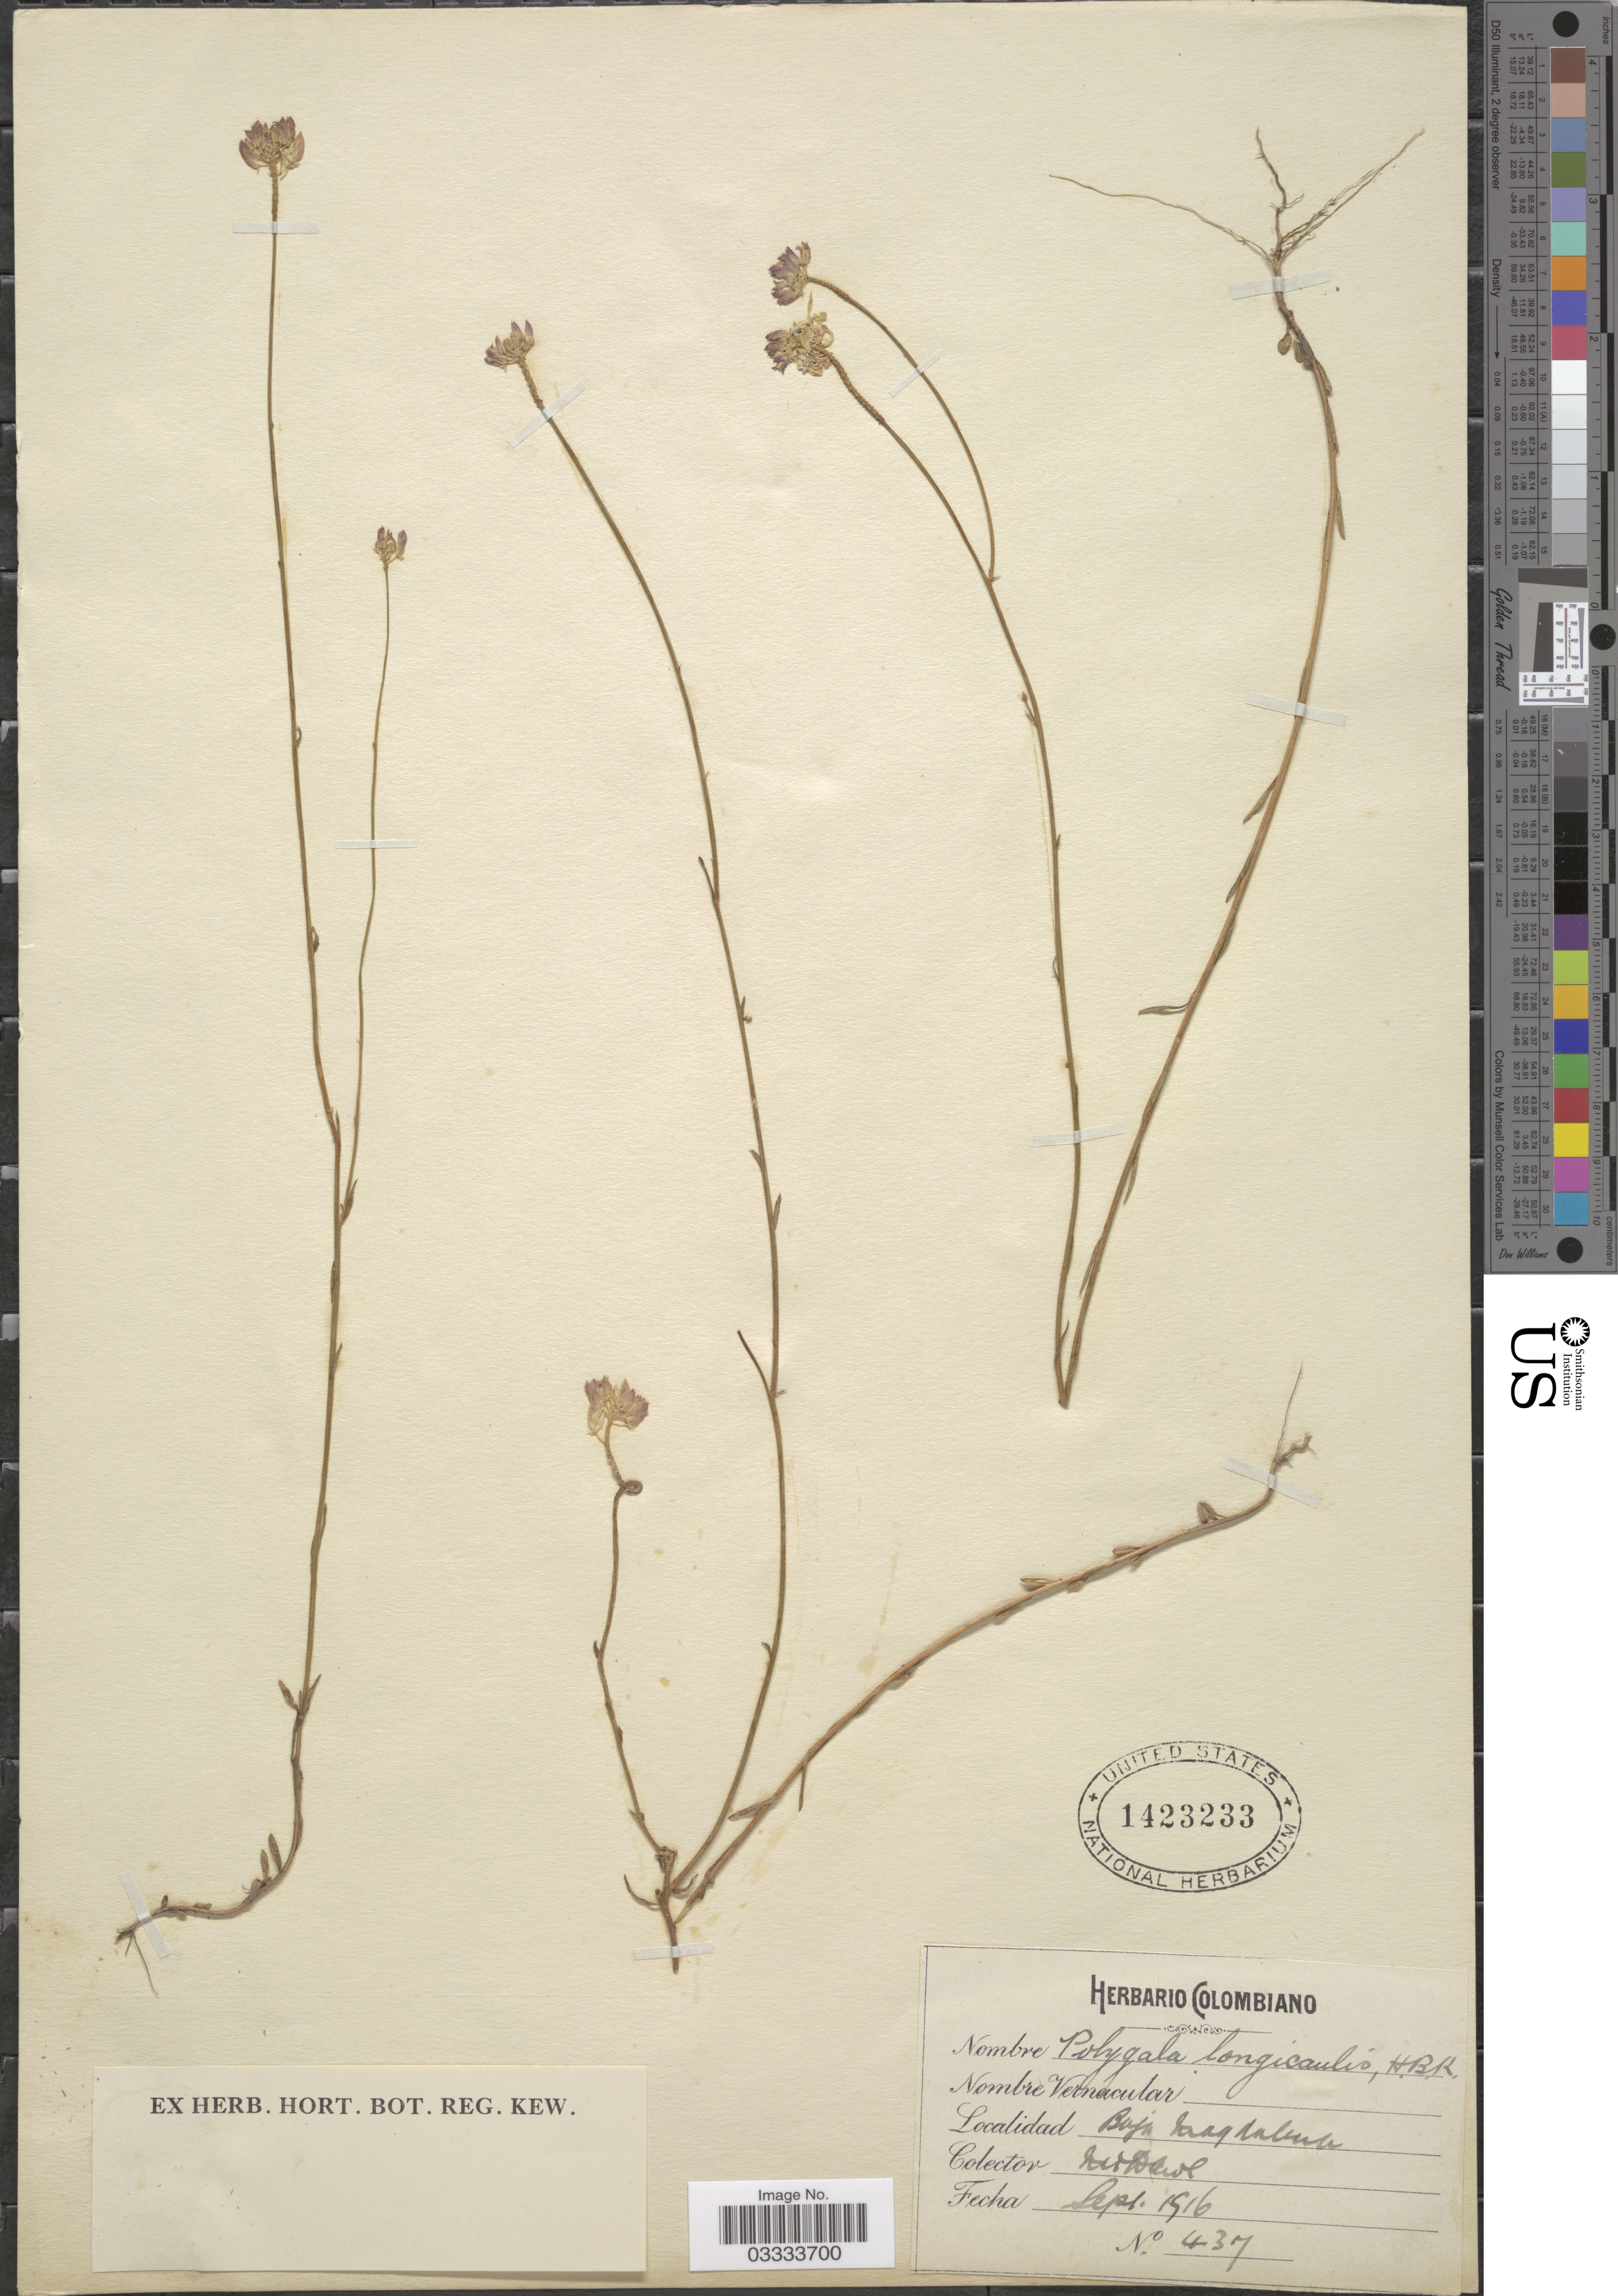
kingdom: Plantae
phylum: Tracheophyta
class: Magnoliopsida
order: Fabales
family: Polygalaceae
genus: Polygala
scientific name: Polygala longicaulis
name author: Kunth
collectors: M. T. Dawe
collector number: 437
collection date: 1916-09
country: Colombia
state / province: Magdalena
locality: Baja Magdalena.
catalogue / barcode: US 1423233